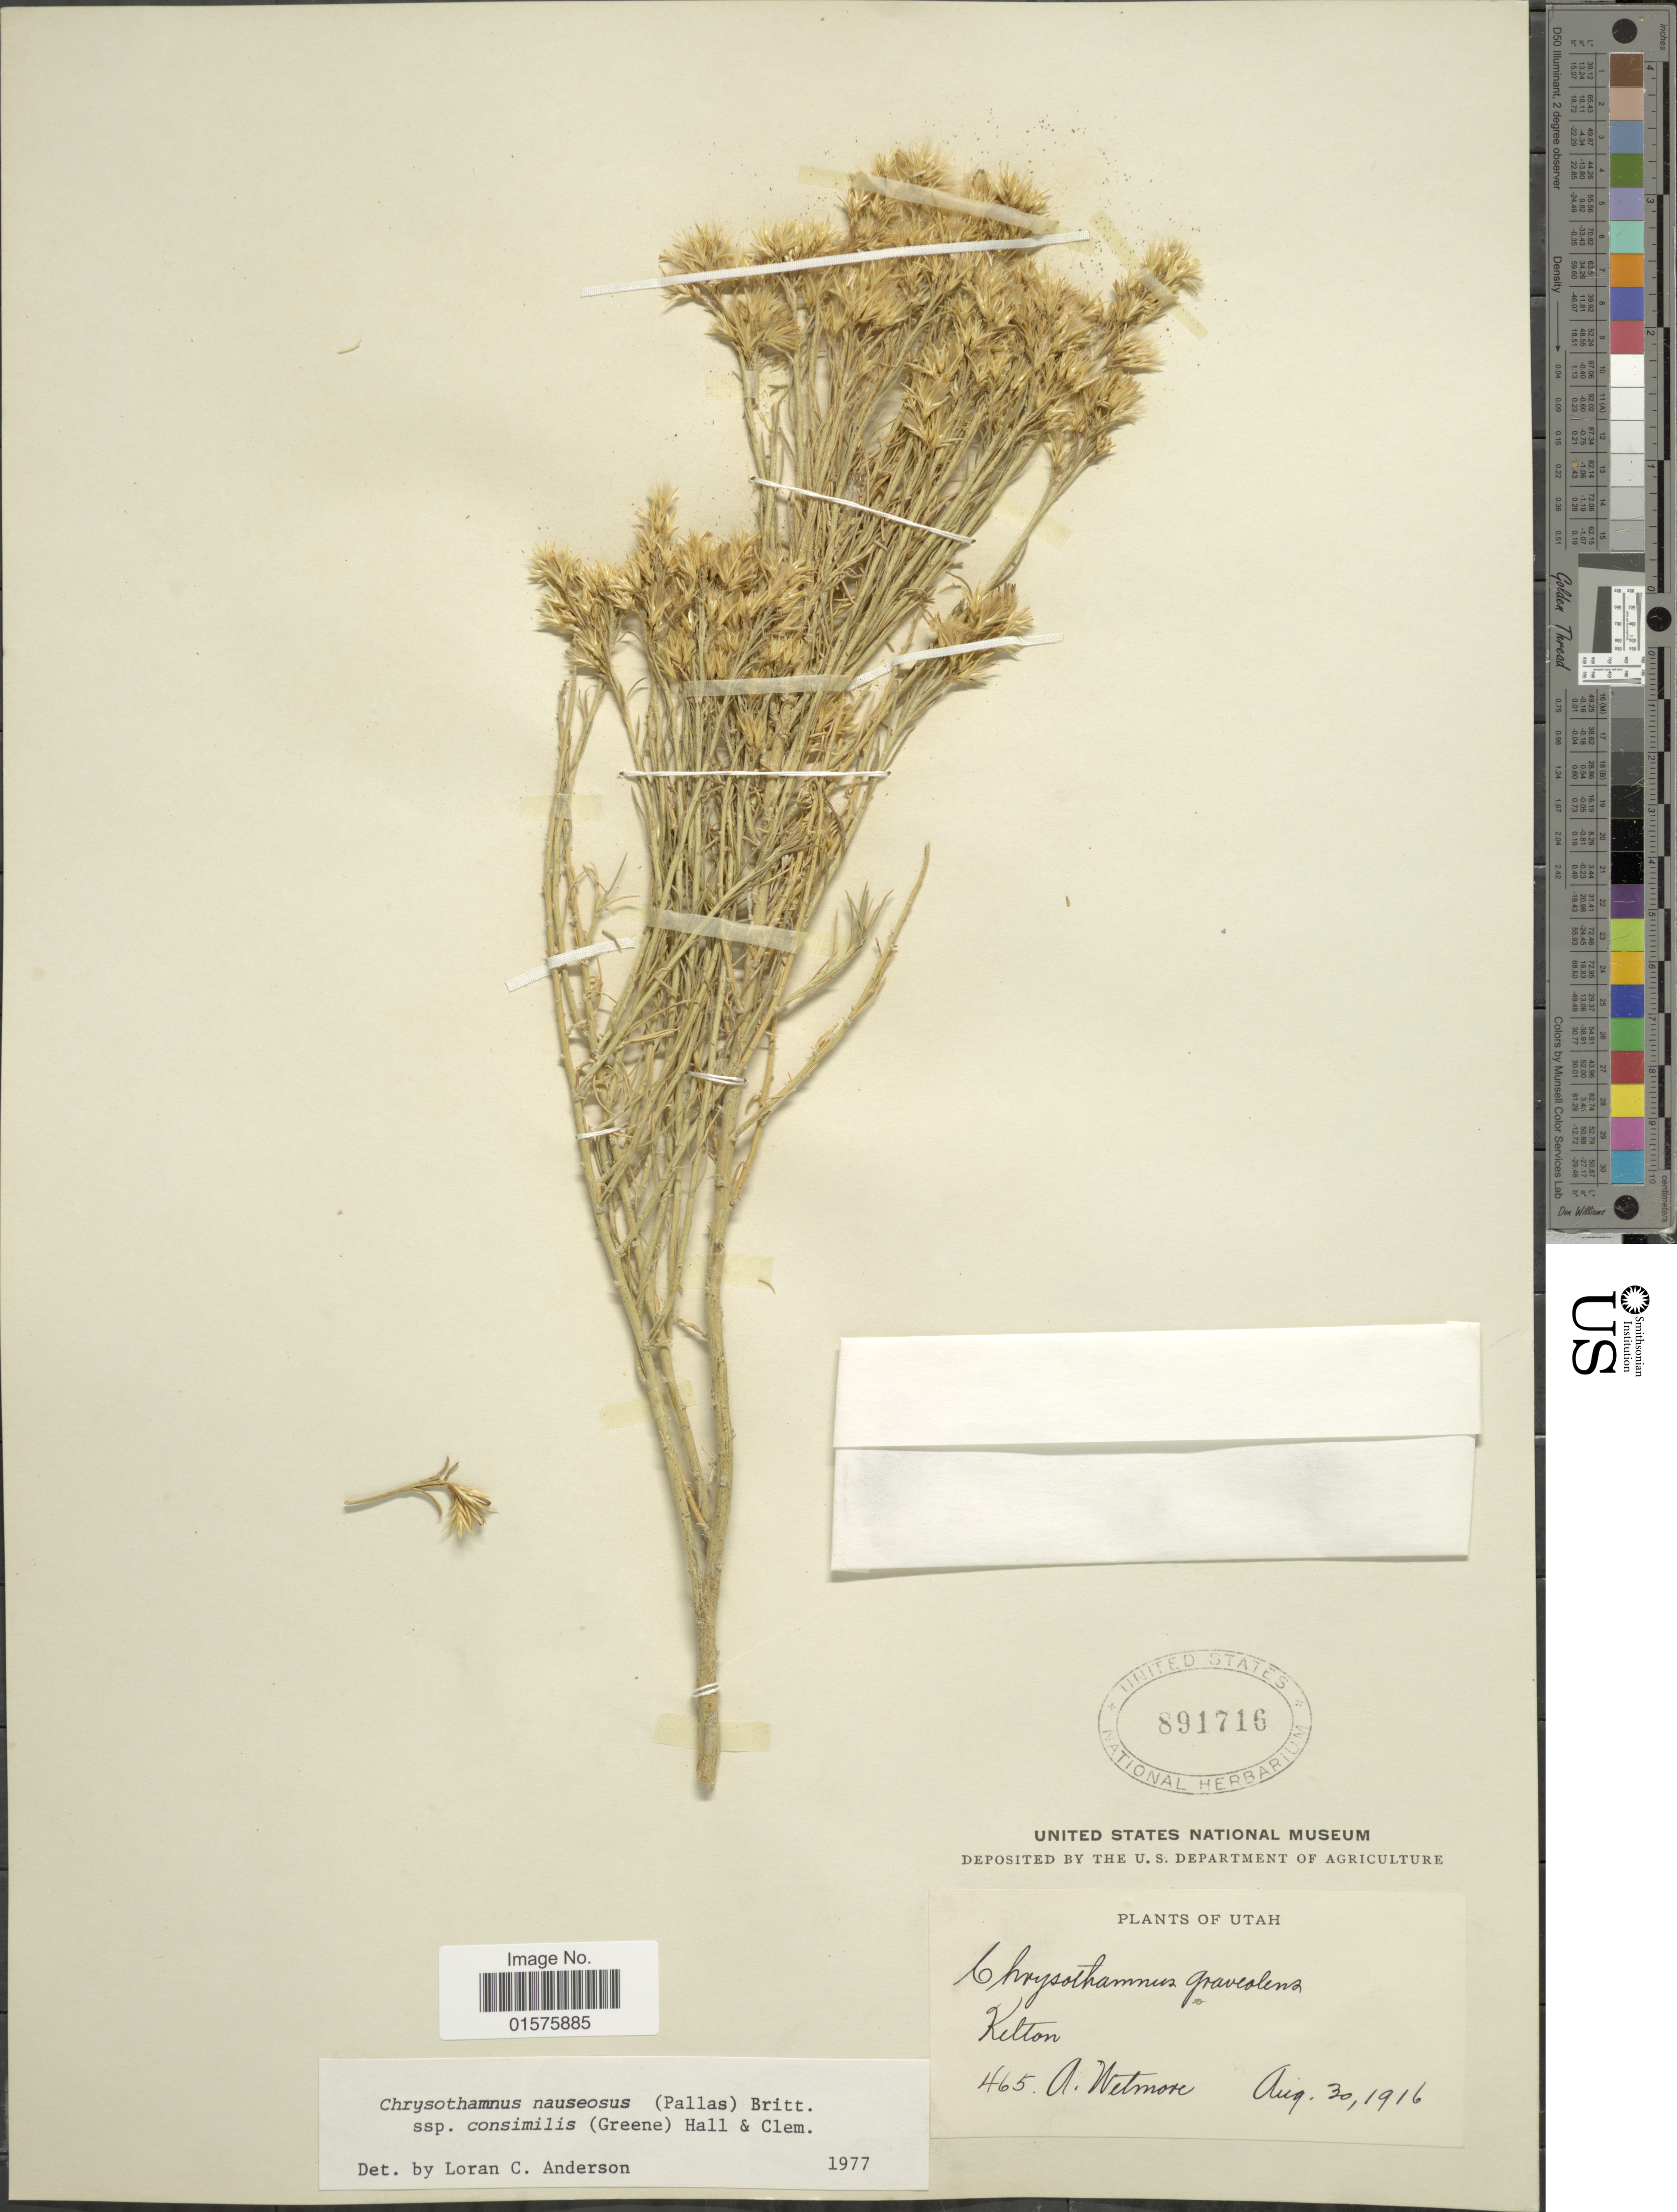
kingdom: Plantae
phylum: Tracheophyta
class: Magnoliopsida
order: Asterales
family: Asteraceae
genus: Ericameria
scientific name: Ericameria nauseosa var. oreophila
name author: (A. Nelson) G.L. Nesom & G.I. Baird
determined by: Urbatsch, Lowell E., Curator (LSU), Louisiana State University (UNITED STATES)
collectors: A. Wetmore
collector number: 465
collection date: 1916-08-30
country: United States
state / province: Utah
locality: Kelton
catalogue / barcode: US 891716